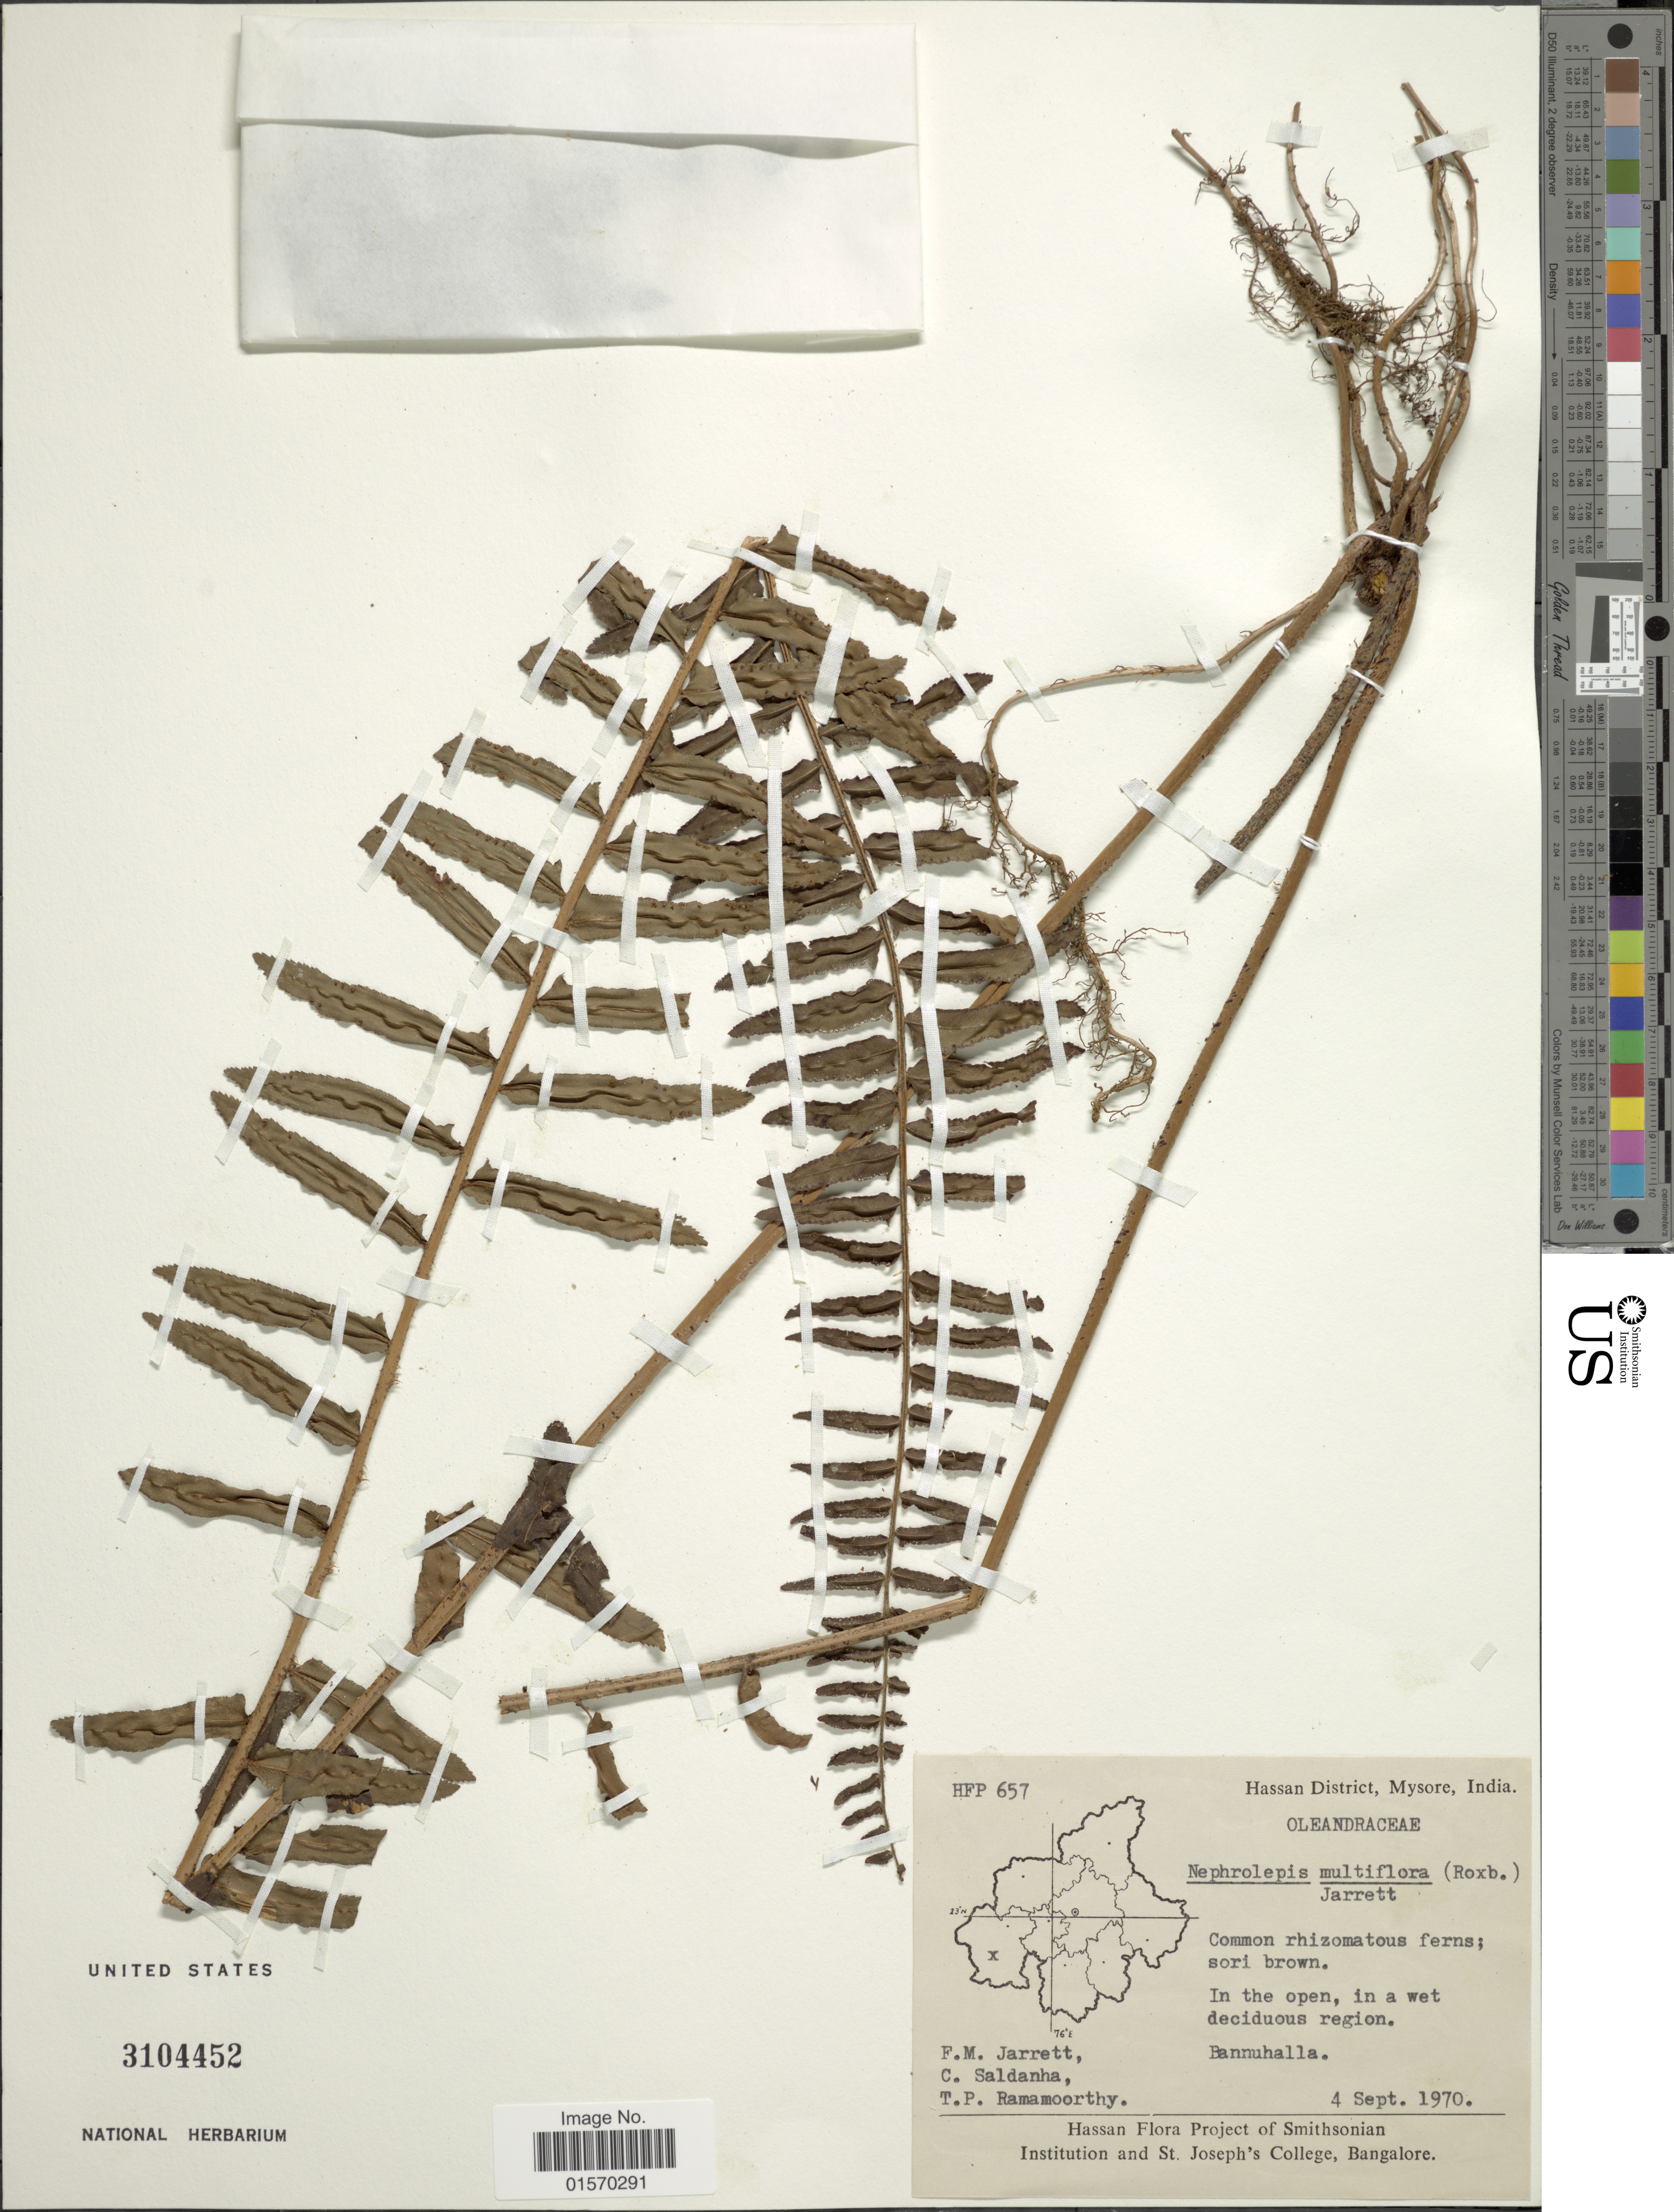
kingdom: Plantae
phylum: Tracheophyta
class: Polypodiopsida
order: Polypodiales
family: Nephrolepidaceae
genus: Nephrolepis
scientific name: Nephrolepis multiflora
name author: (Roxb.) F.M. Jarrett ex C.V. Morton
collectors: F. M. Jarrett, C. Saldanha & T. P. Ramamoorthy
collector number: HFP 657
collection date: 1970-09-04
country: India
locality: Hassan District, Mysore, Bannuhalla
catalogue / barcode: US 3104452